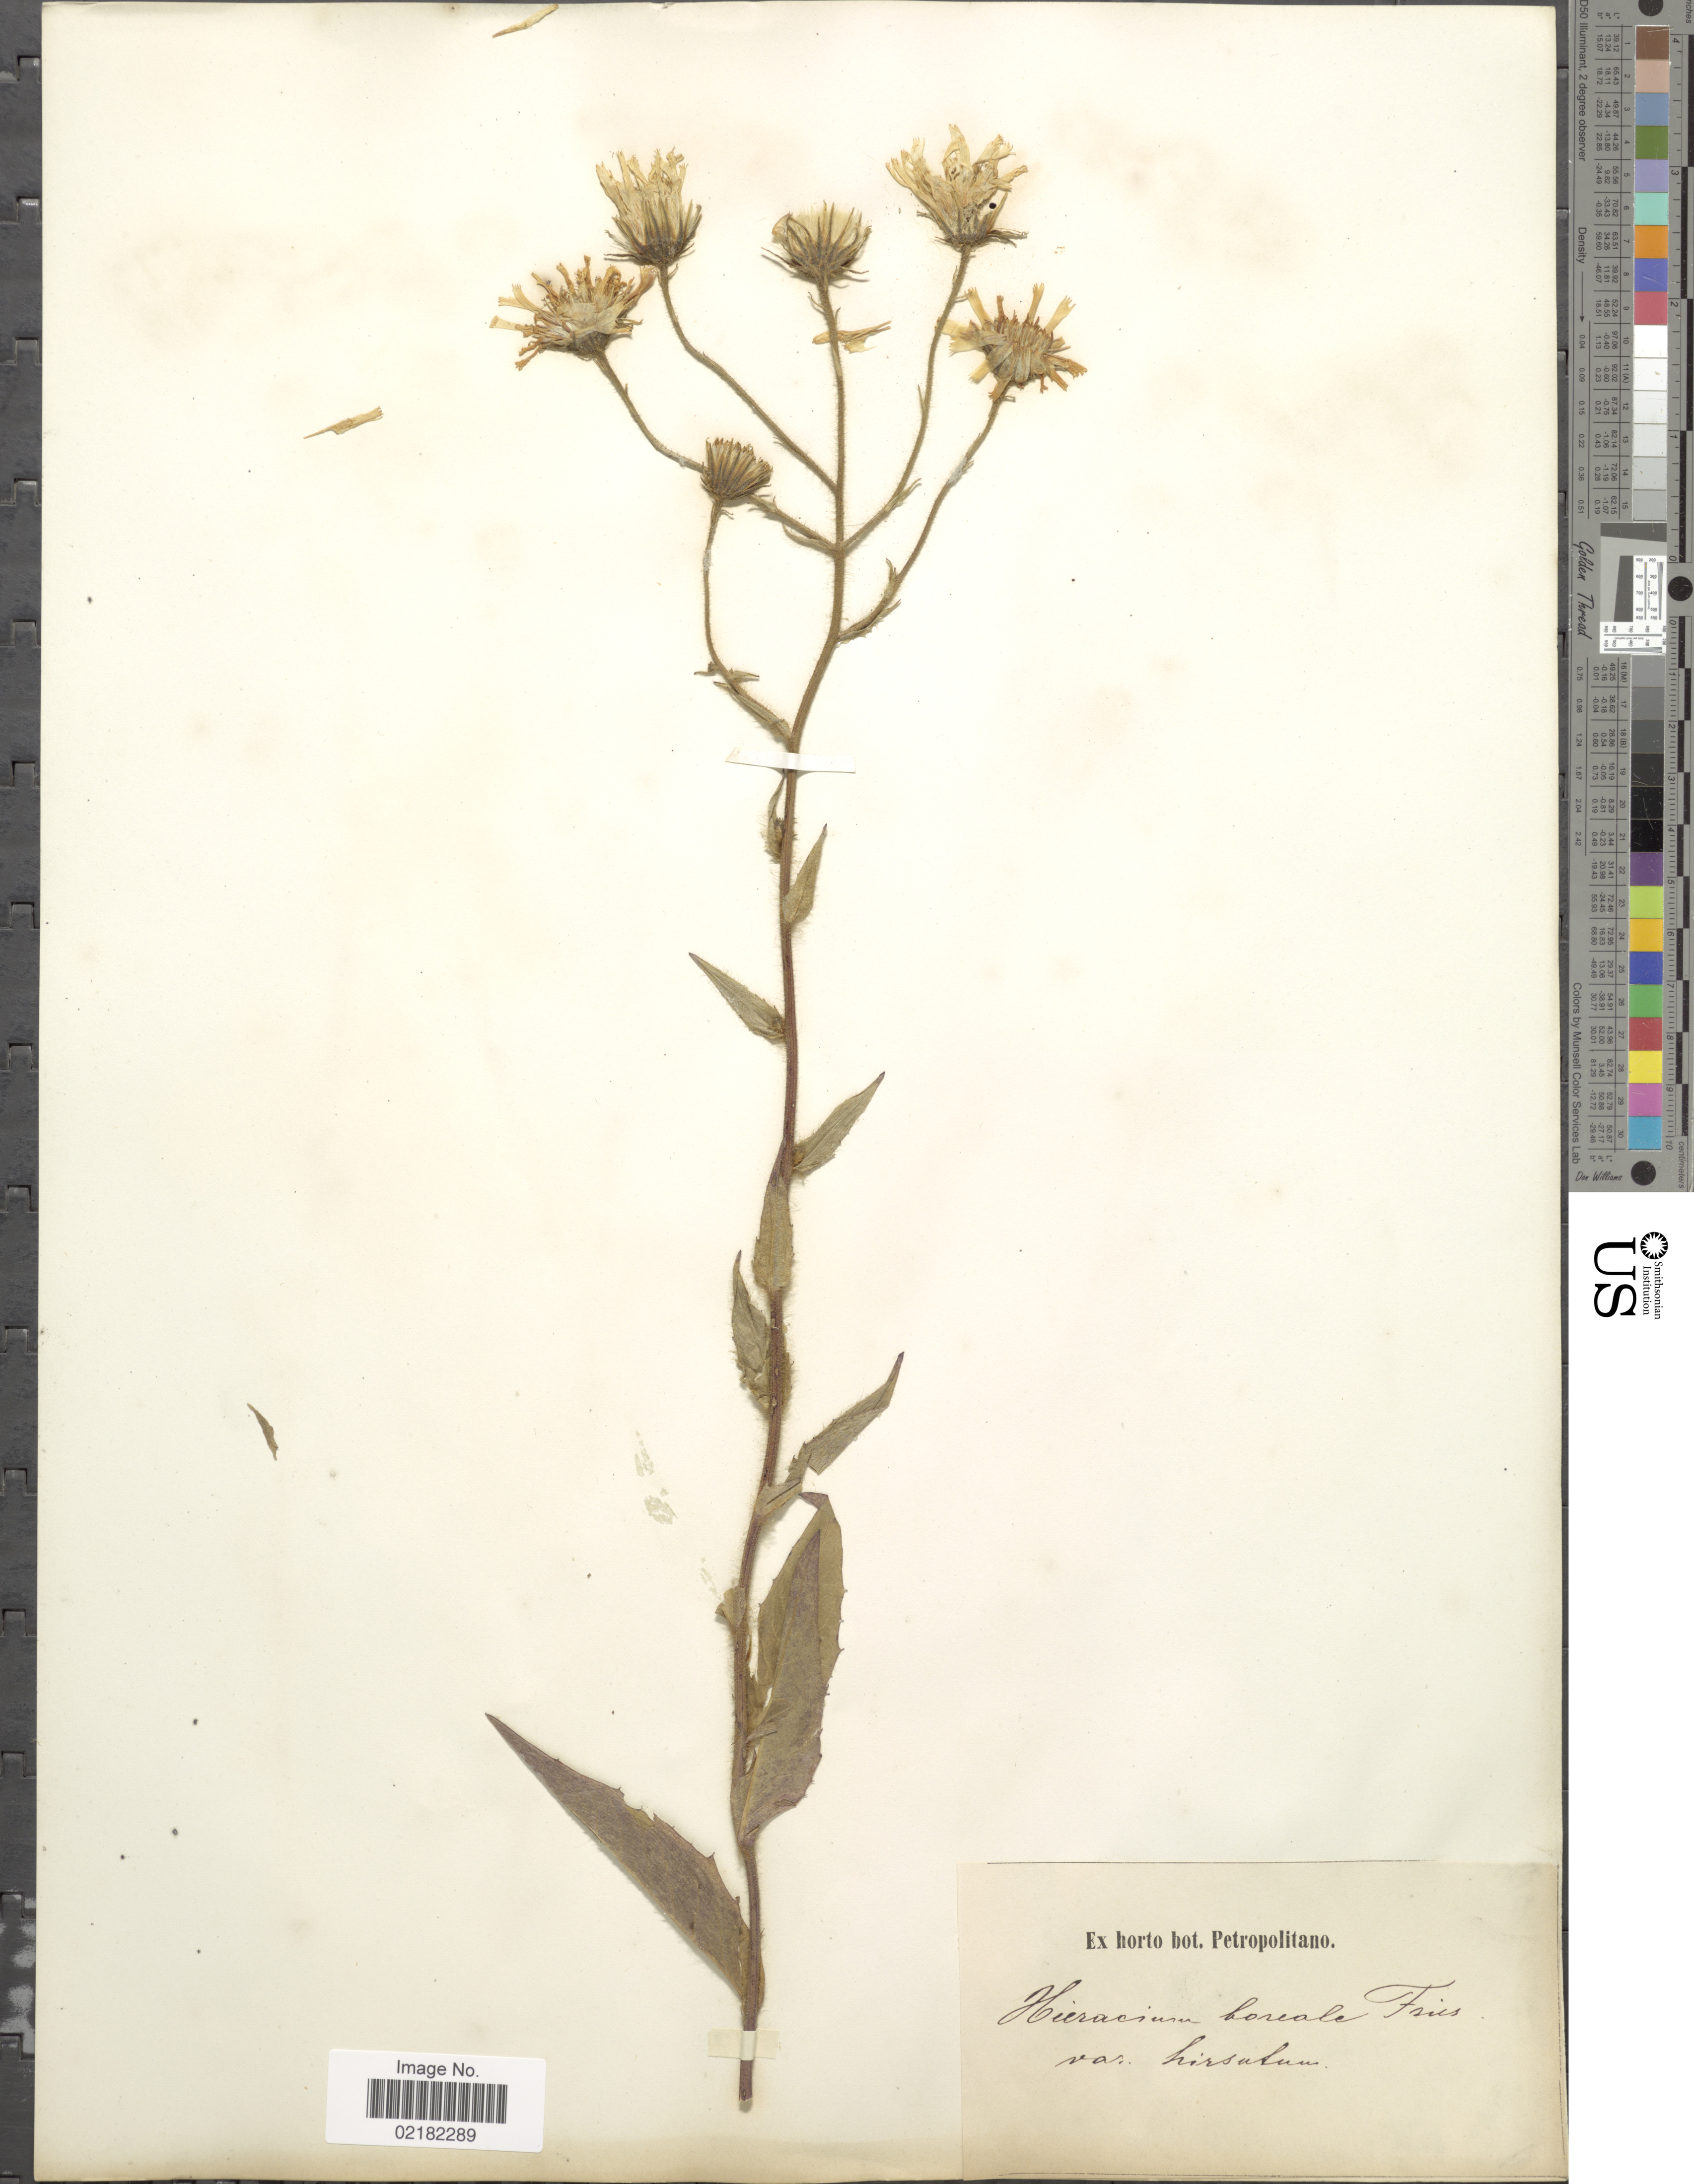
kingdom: Plantae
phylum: Tracheophyta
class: Magnoliopsida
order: Asterales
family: Asteraceae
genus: Hieracium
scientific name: Hieracium sabaudum subsp. boreale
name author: (Fr.) Hayek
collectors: ex Horto Bot. Petropolitano